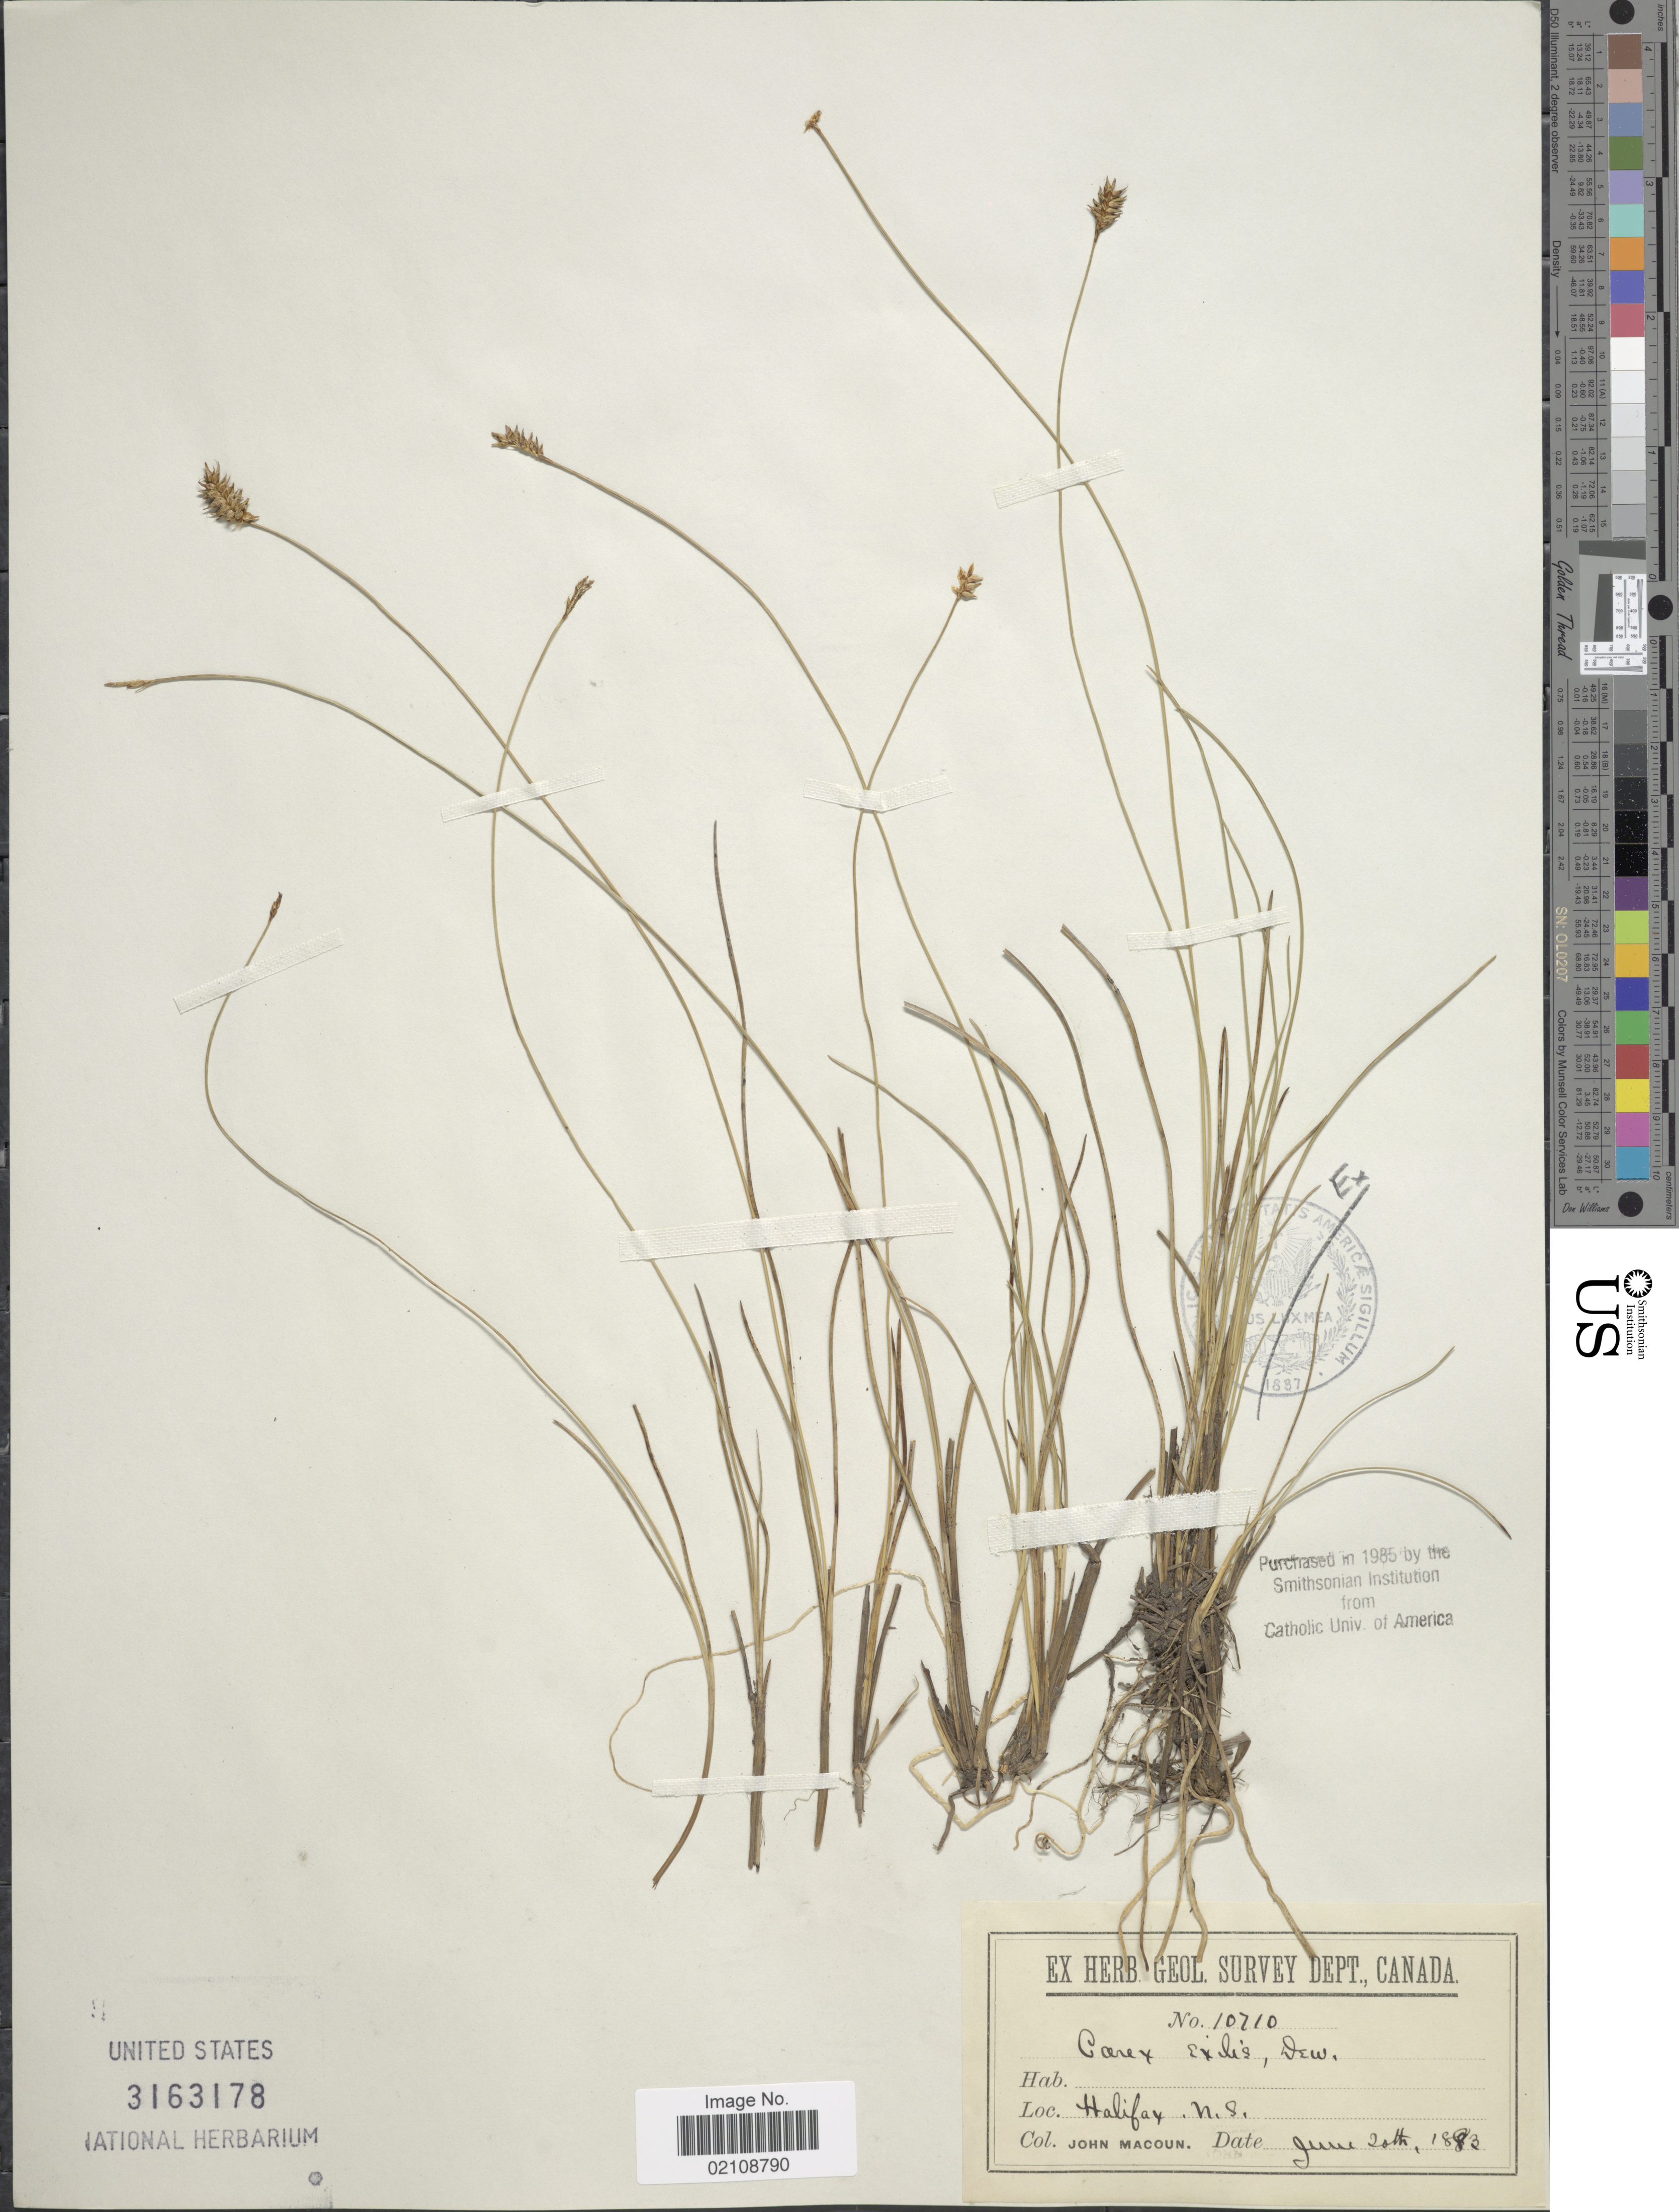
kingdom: Plantae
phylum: Tracheophyta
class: Liliopsida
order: Poales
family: Cyperaceae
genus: Carex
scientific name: Carex exilis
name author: Dewey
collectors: J. Macoun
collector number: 10710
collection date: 1883-06-20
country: Canada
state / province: Nova Scotia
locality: Halifax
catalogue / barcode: US 3163178